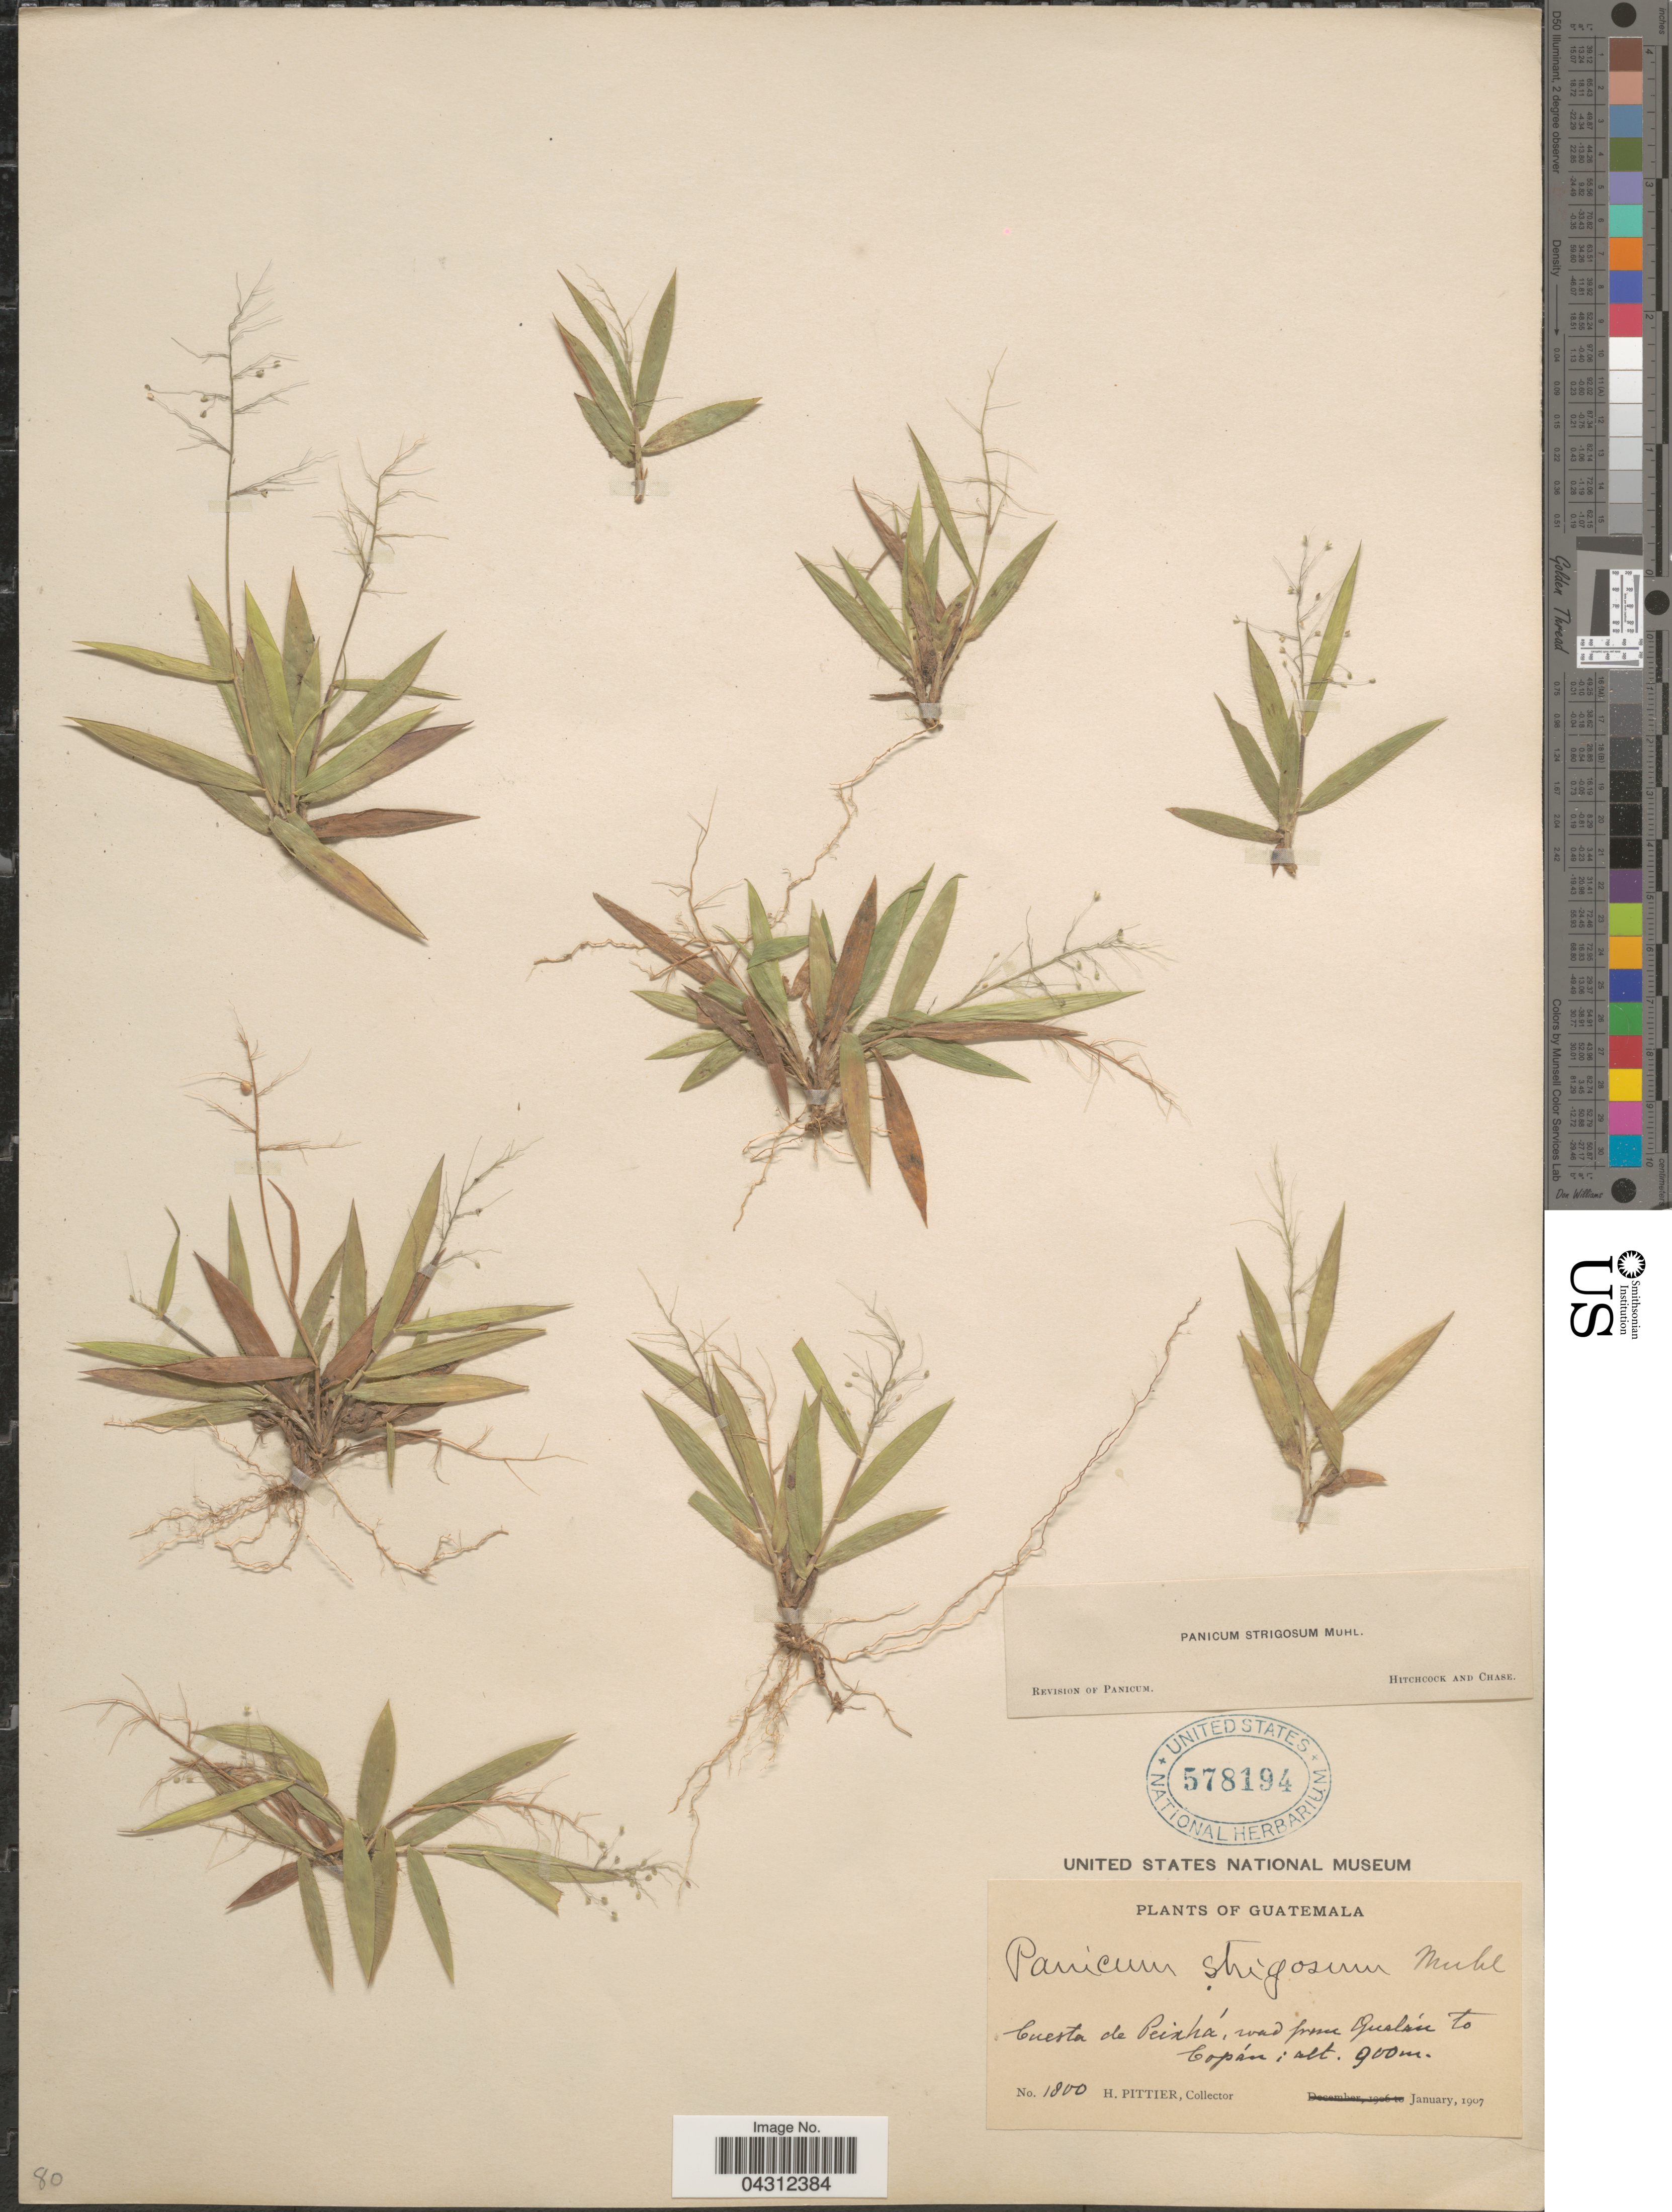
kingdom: Plantae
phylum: Tracheophyta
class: Liliopsida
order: Poales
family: Poaceae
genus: Dichanthelium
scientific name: Dichanthelium strigosum var. leucoblepharis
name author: (Trin.) Freckmann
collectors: H. F. Pittier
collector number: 1800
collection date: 1907-01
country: Guatemala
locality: Cuesta de Peinhá, road from Gualán to Copán.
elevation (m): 900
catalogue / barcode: US 578194